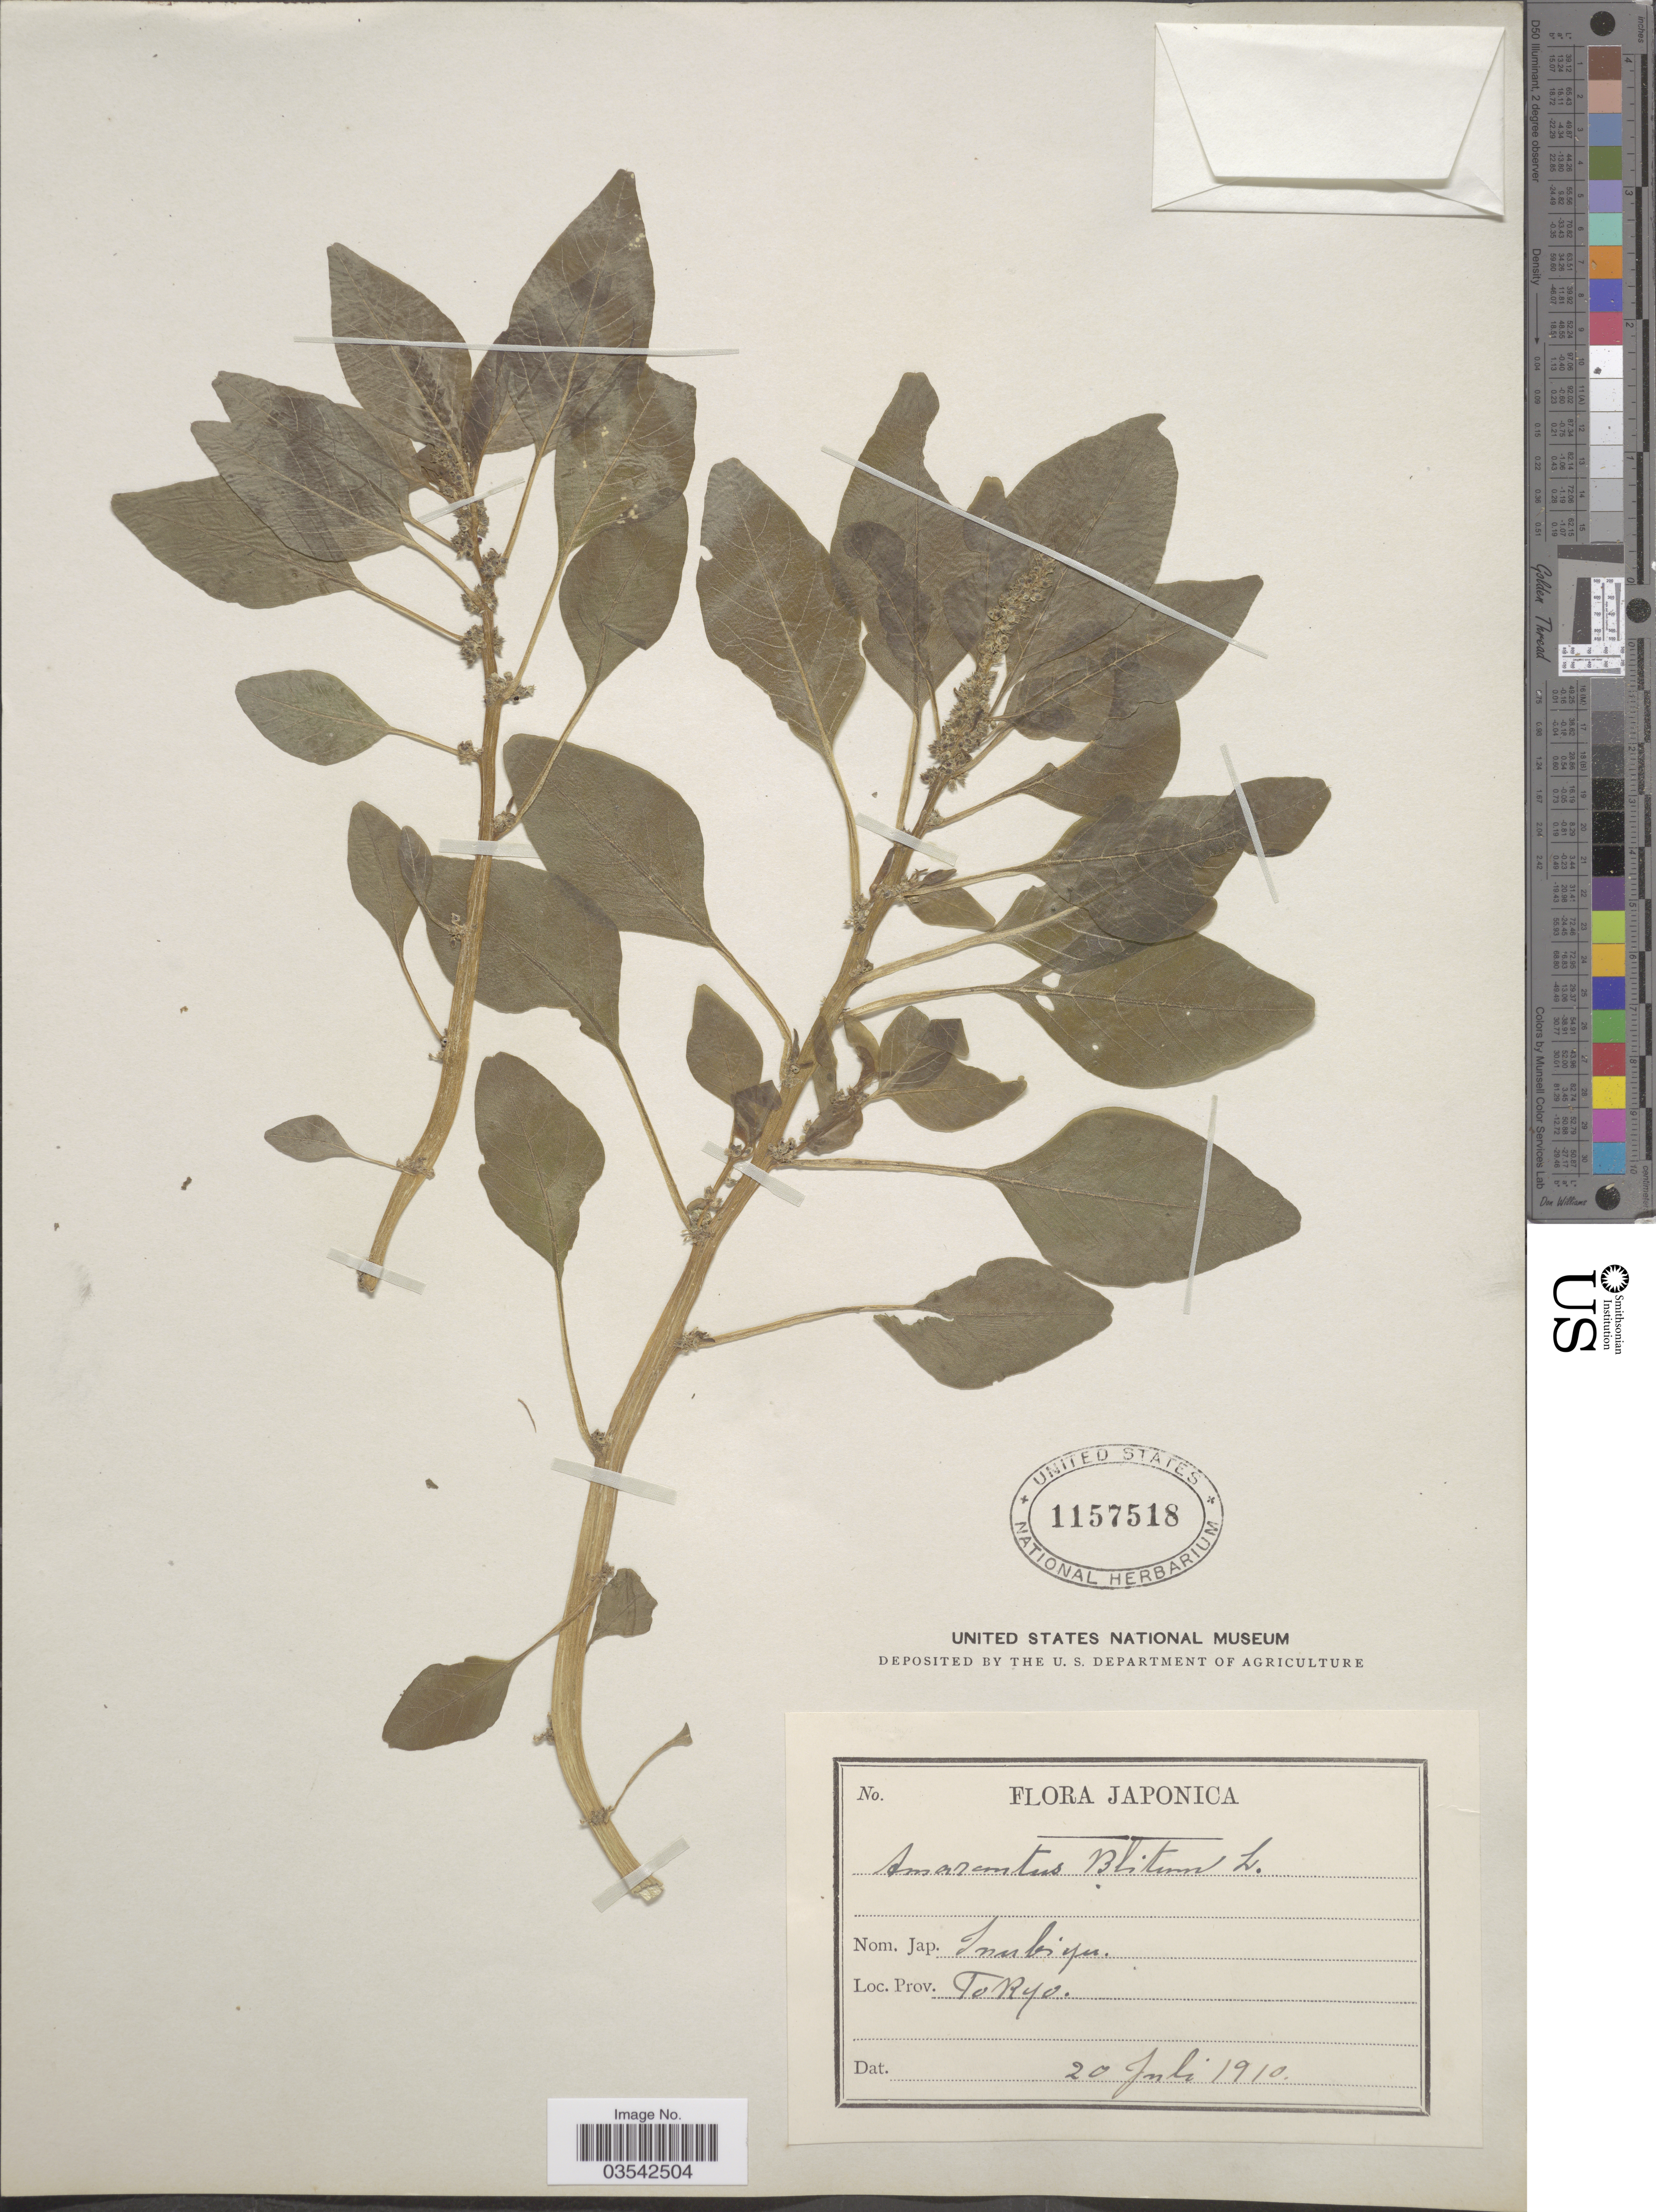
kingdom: Plantae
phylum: Tracheophyta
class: Magnoliopsida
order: Caryophyllales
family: Amaranthaceae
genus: Amaranthus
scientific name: Amaranthus lividus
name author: L.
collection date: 1910-07-20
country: Japan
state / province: Tokyo, Federal City of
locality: Tokyo.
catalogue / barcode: US 1157518